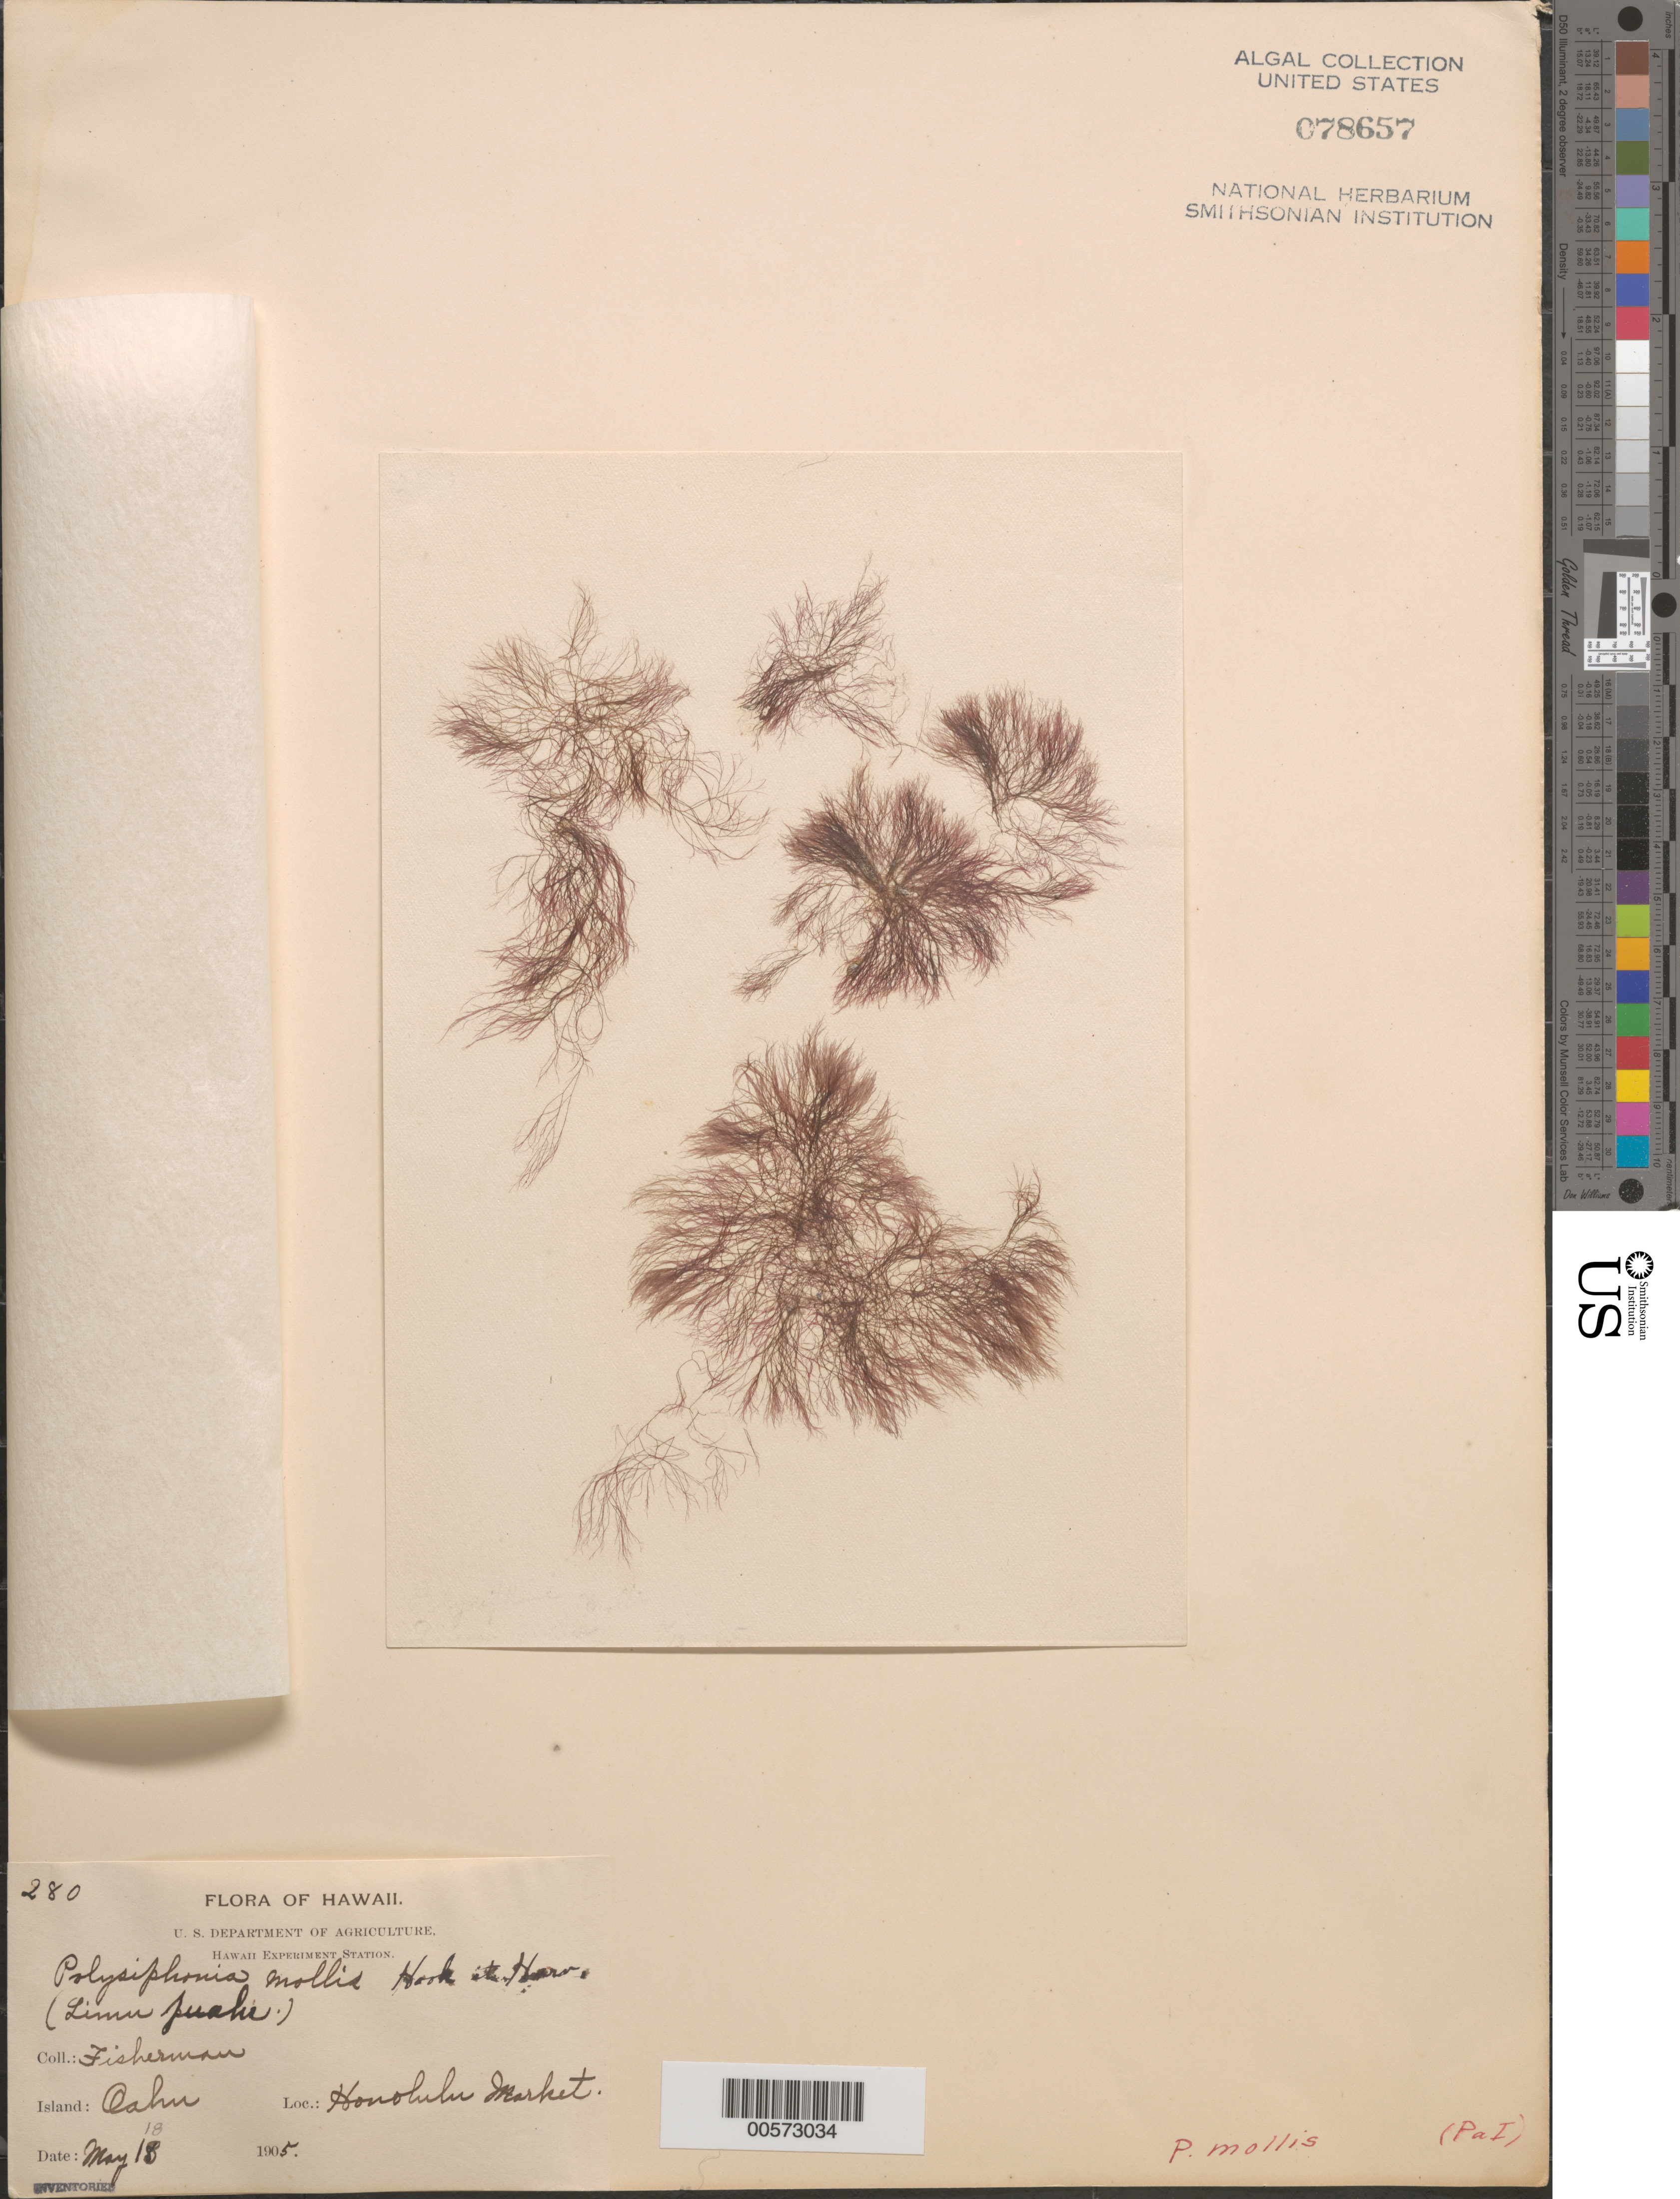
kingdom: Plantae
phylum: Rhodophyta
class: Florideophyceae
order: Ceramiales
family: Rhodomelaceae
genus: Polysiphonia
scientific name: Polysiphonia mollis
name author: Hook. f. & Harv.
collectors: Fisherman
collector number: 280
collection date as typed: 18 May 1905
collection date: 1905-05-18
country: United States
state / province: Hawaii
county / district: Honolulu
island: Oahu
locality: Honolulu Market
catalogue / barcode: US 78657